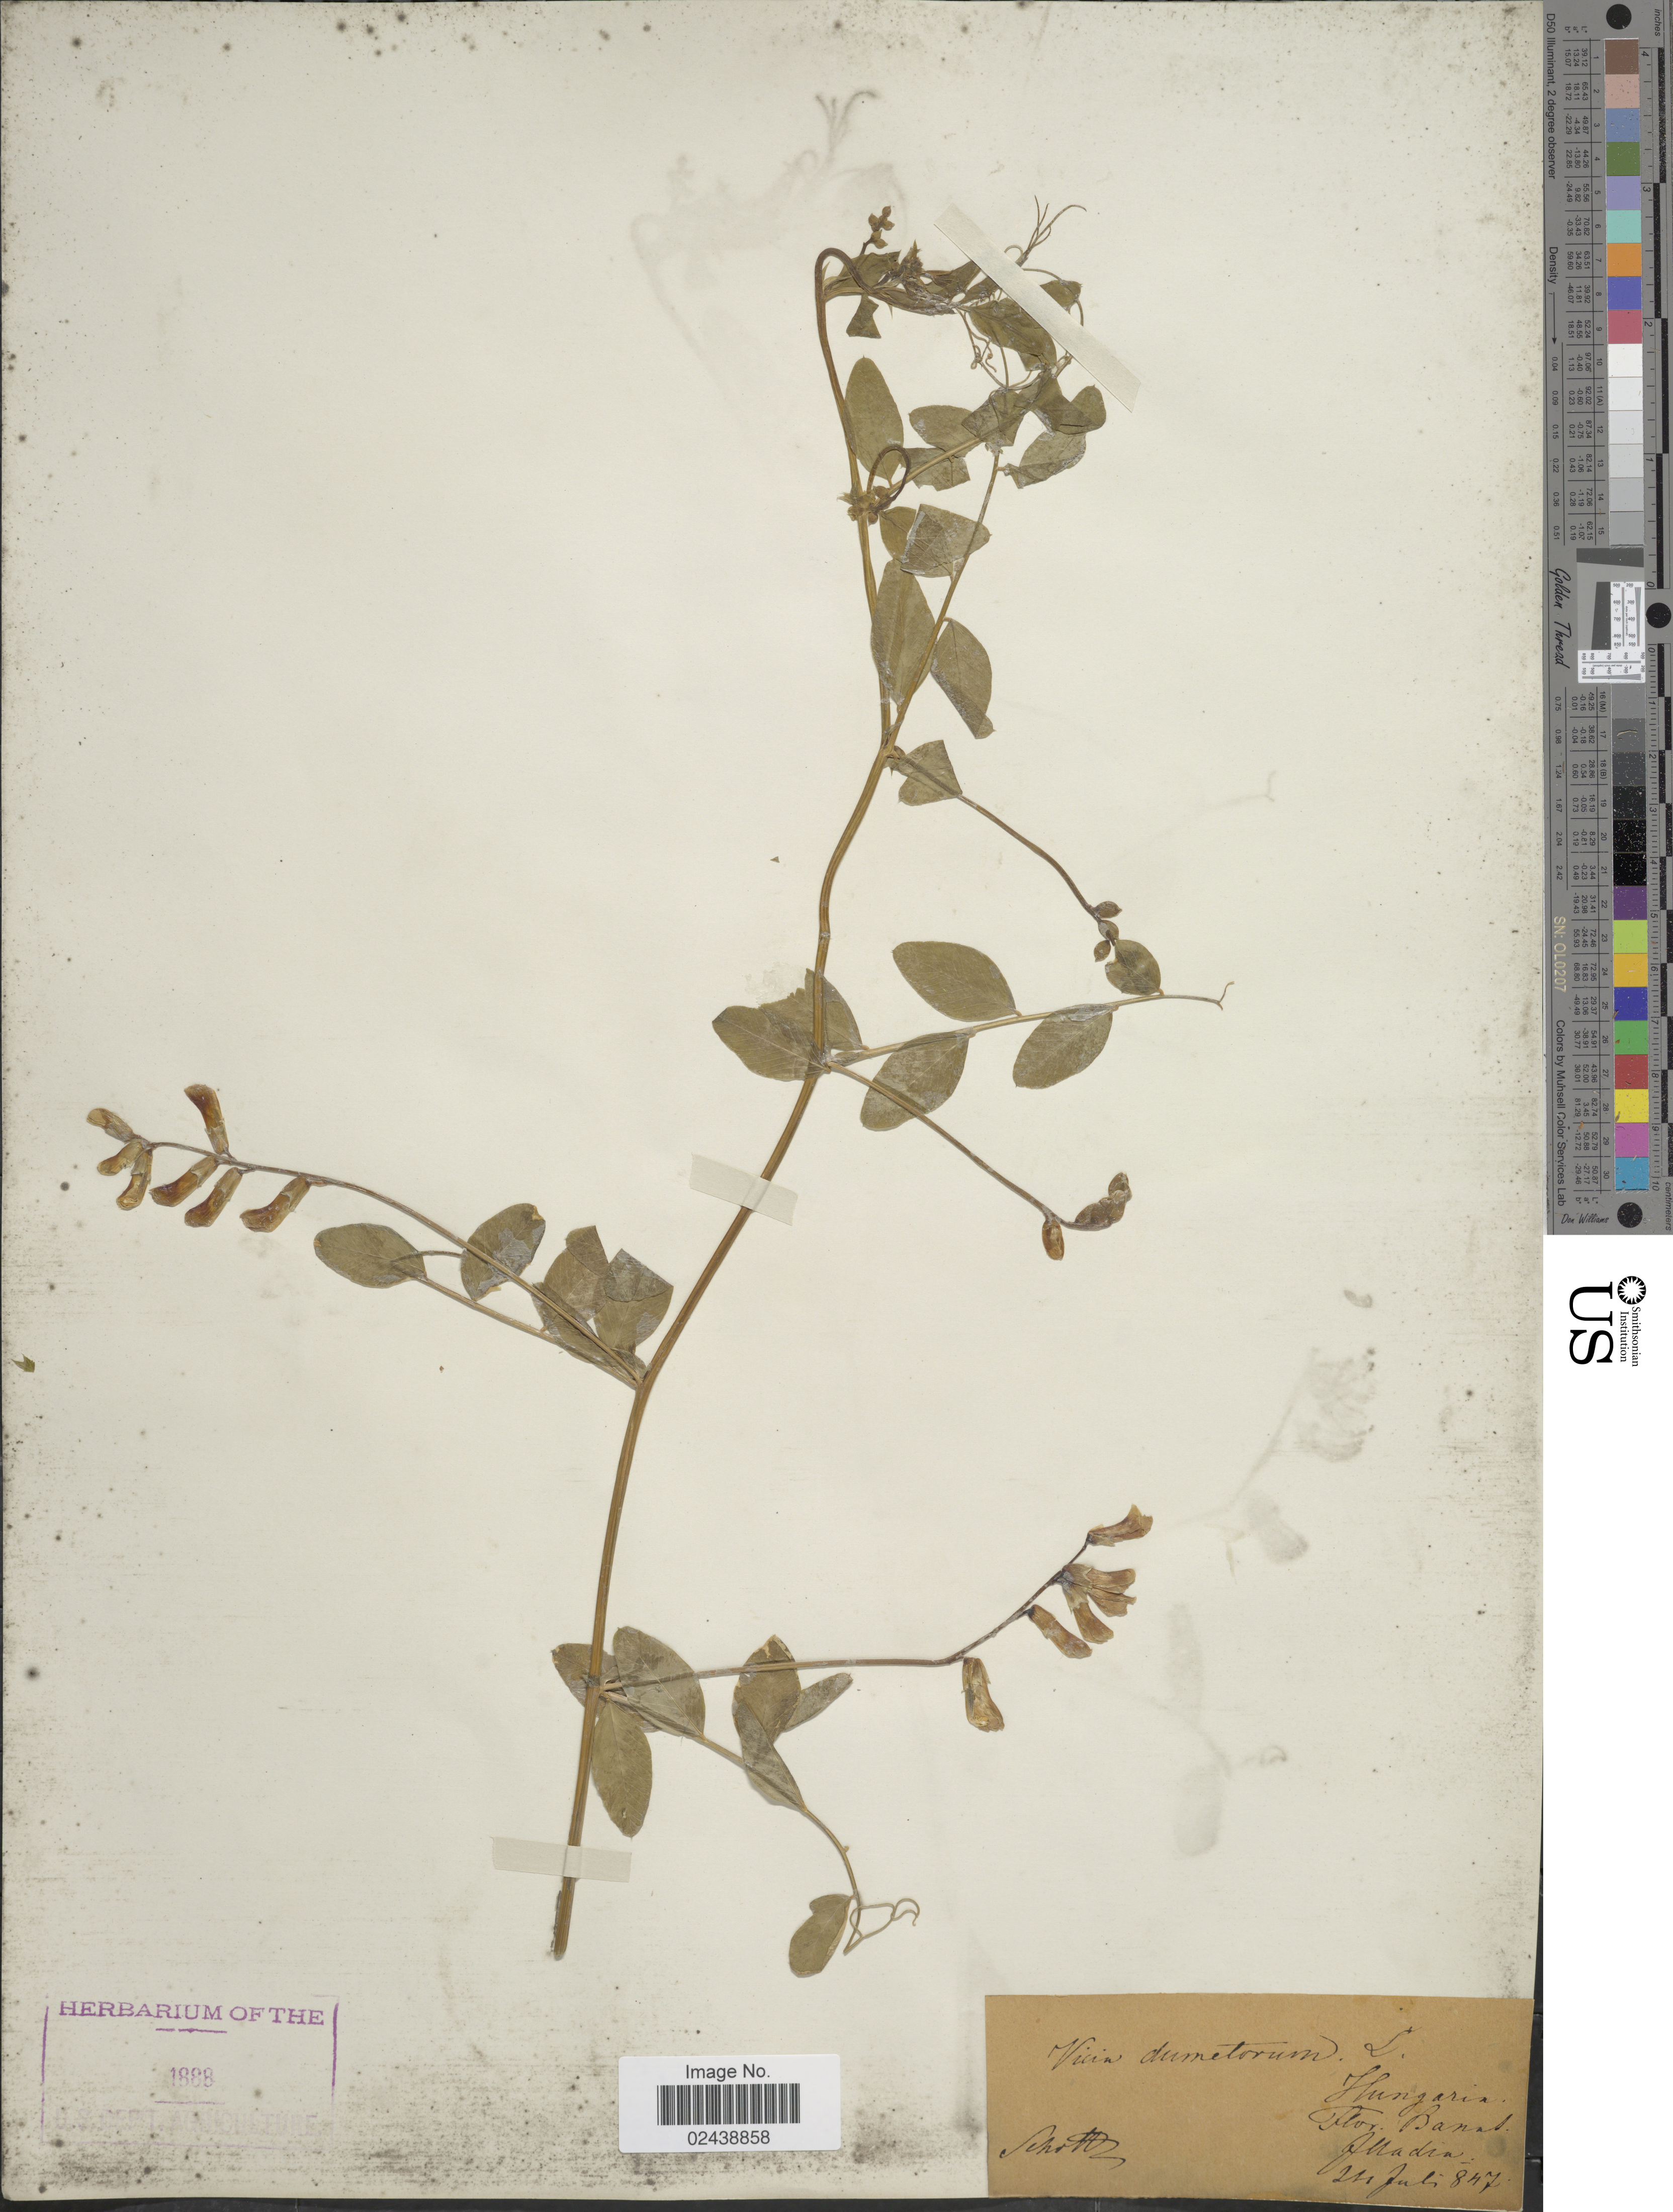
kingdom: Plantae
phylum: Tracheophyta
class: Magnoliopsida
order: Fabales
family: Fabaceae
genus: Vicia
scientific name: Vicia dumetorum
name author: L.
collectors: Schott, --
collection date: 1847-07-24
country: Hungary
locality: Banat, Flladia [interpreted]